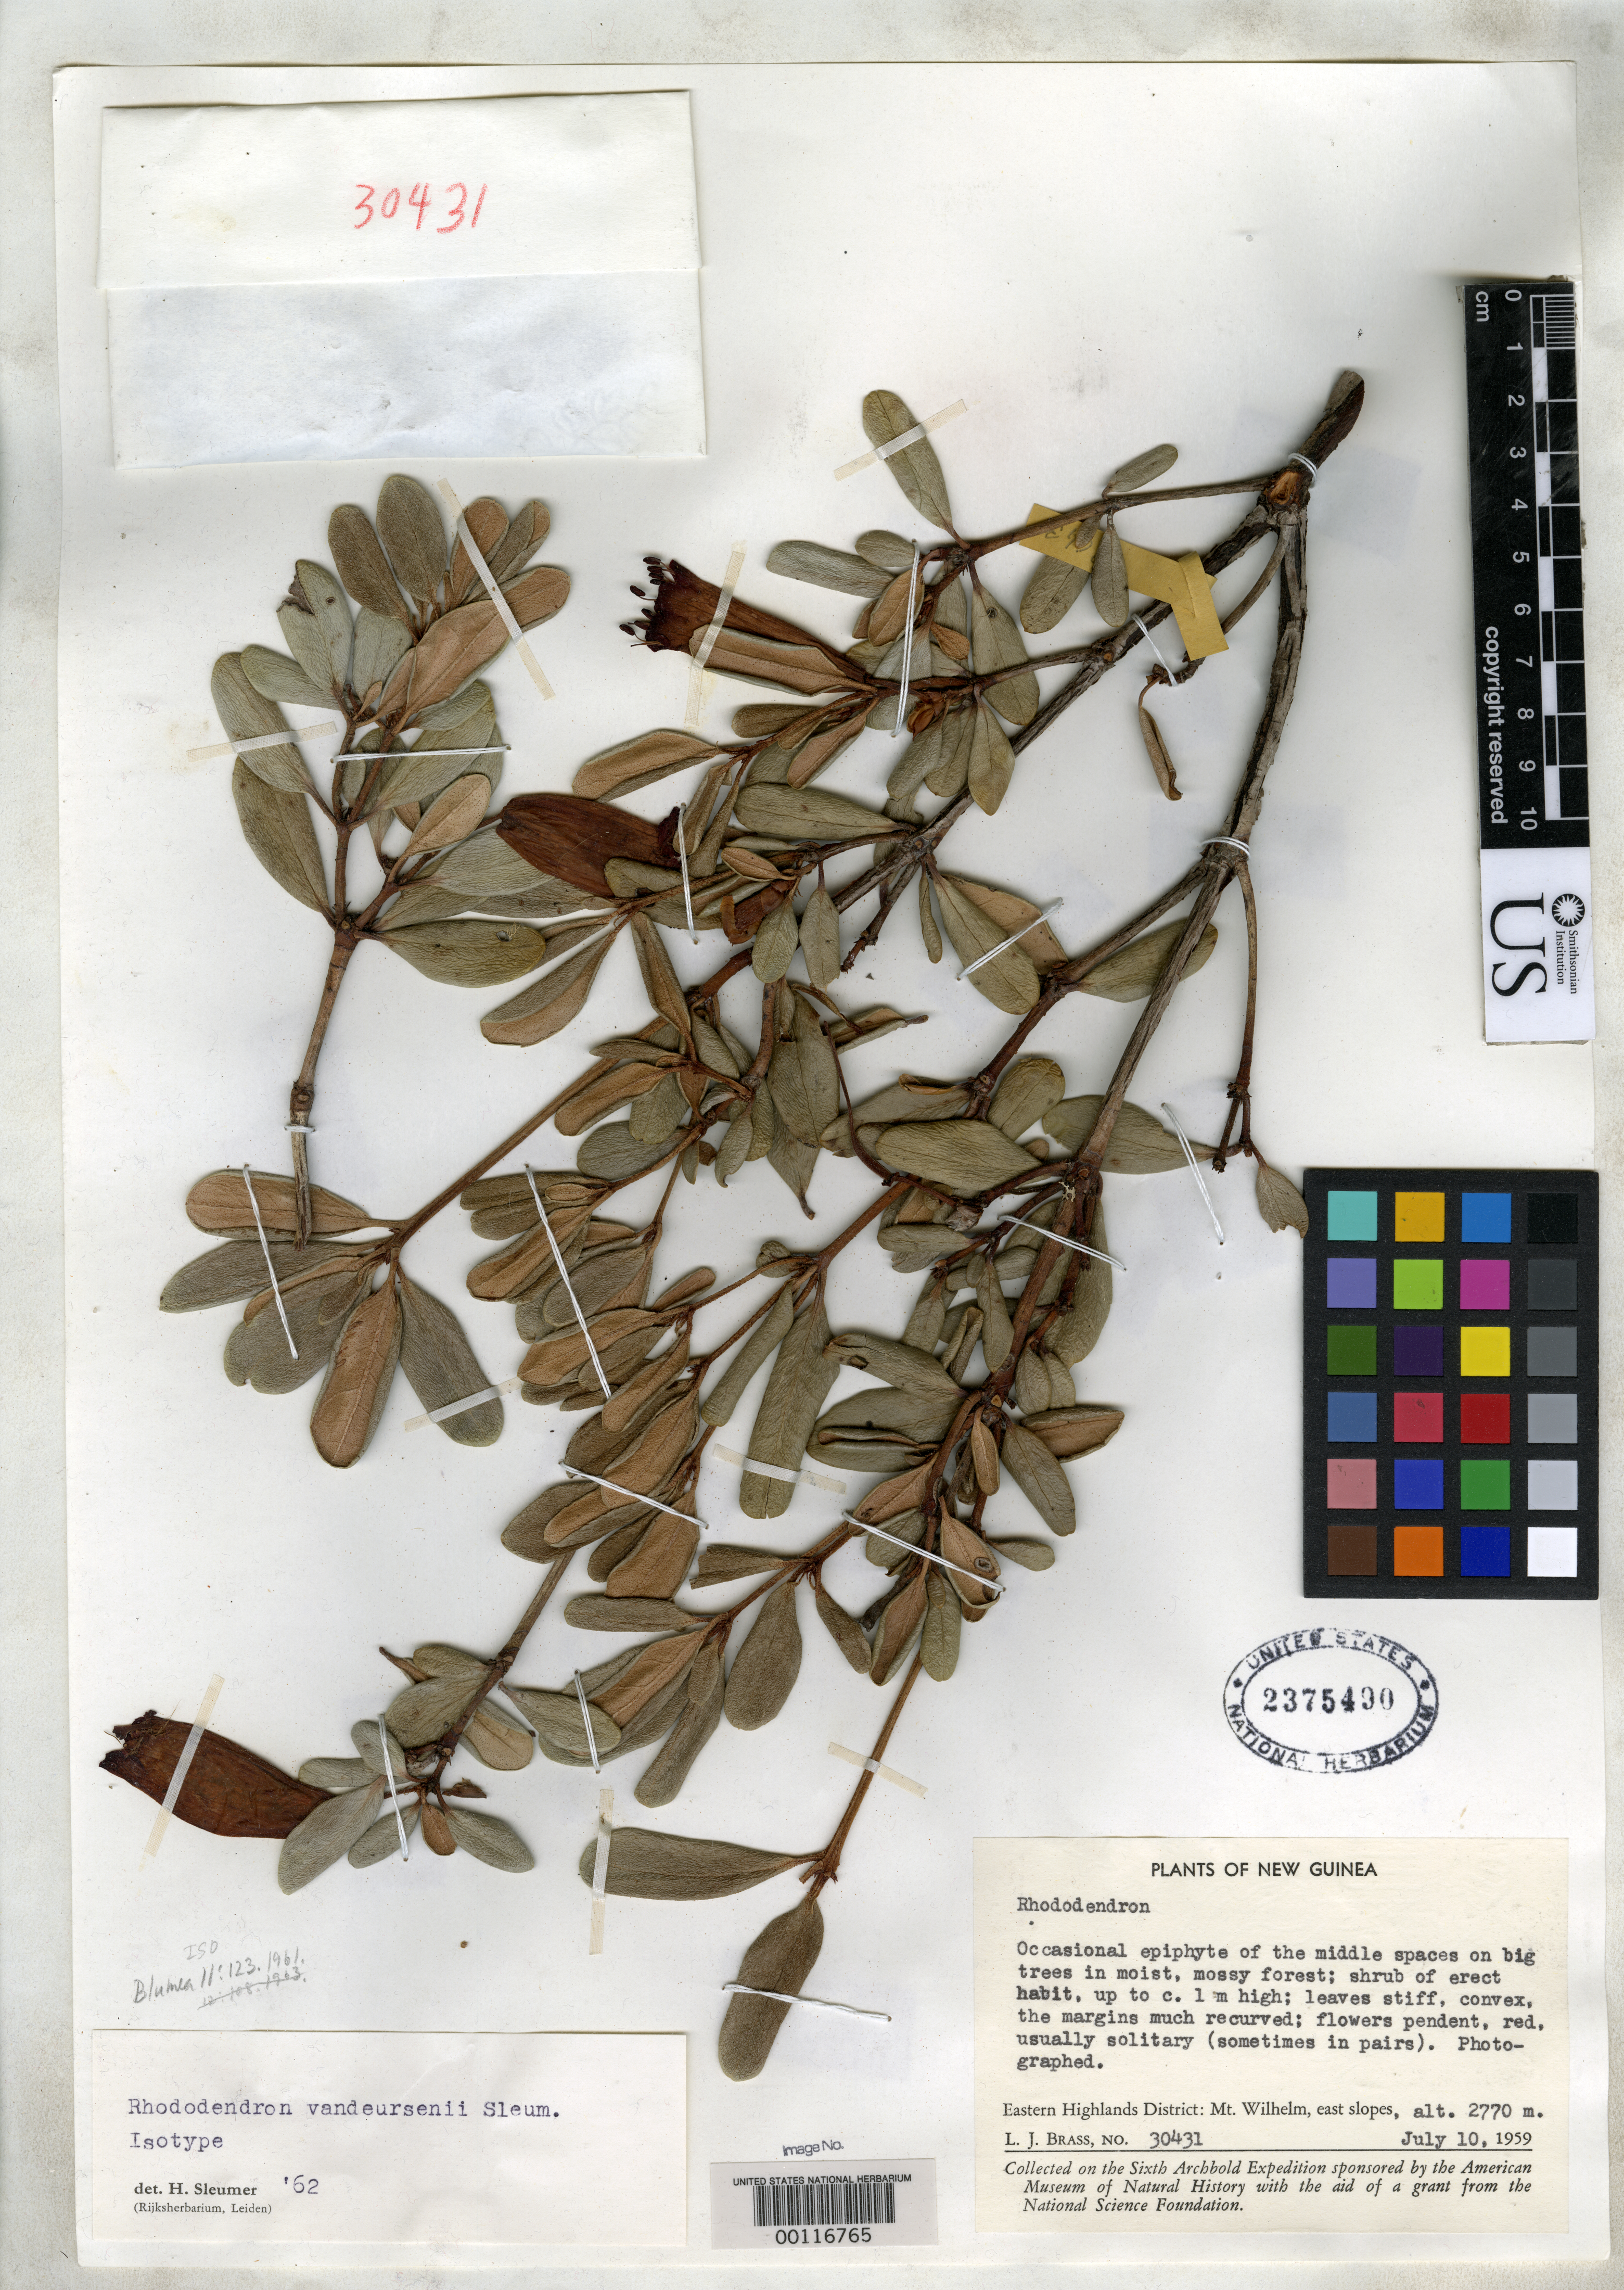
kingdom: Plantae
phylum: Tracheophyta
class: Magnoliopsida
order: Ericales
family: Ericaceae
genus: Rhododendron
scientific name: Rhododendron vandeursenii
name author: Sleumer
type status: Isotype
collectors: L. J. Brass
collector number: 30431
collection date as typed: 10 Jul 1959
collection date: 1959-07-10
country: Papua New Guinea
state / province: Eastern Highlands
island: New Guinea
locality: Mt. Wilhem.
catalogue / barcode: US 2375490